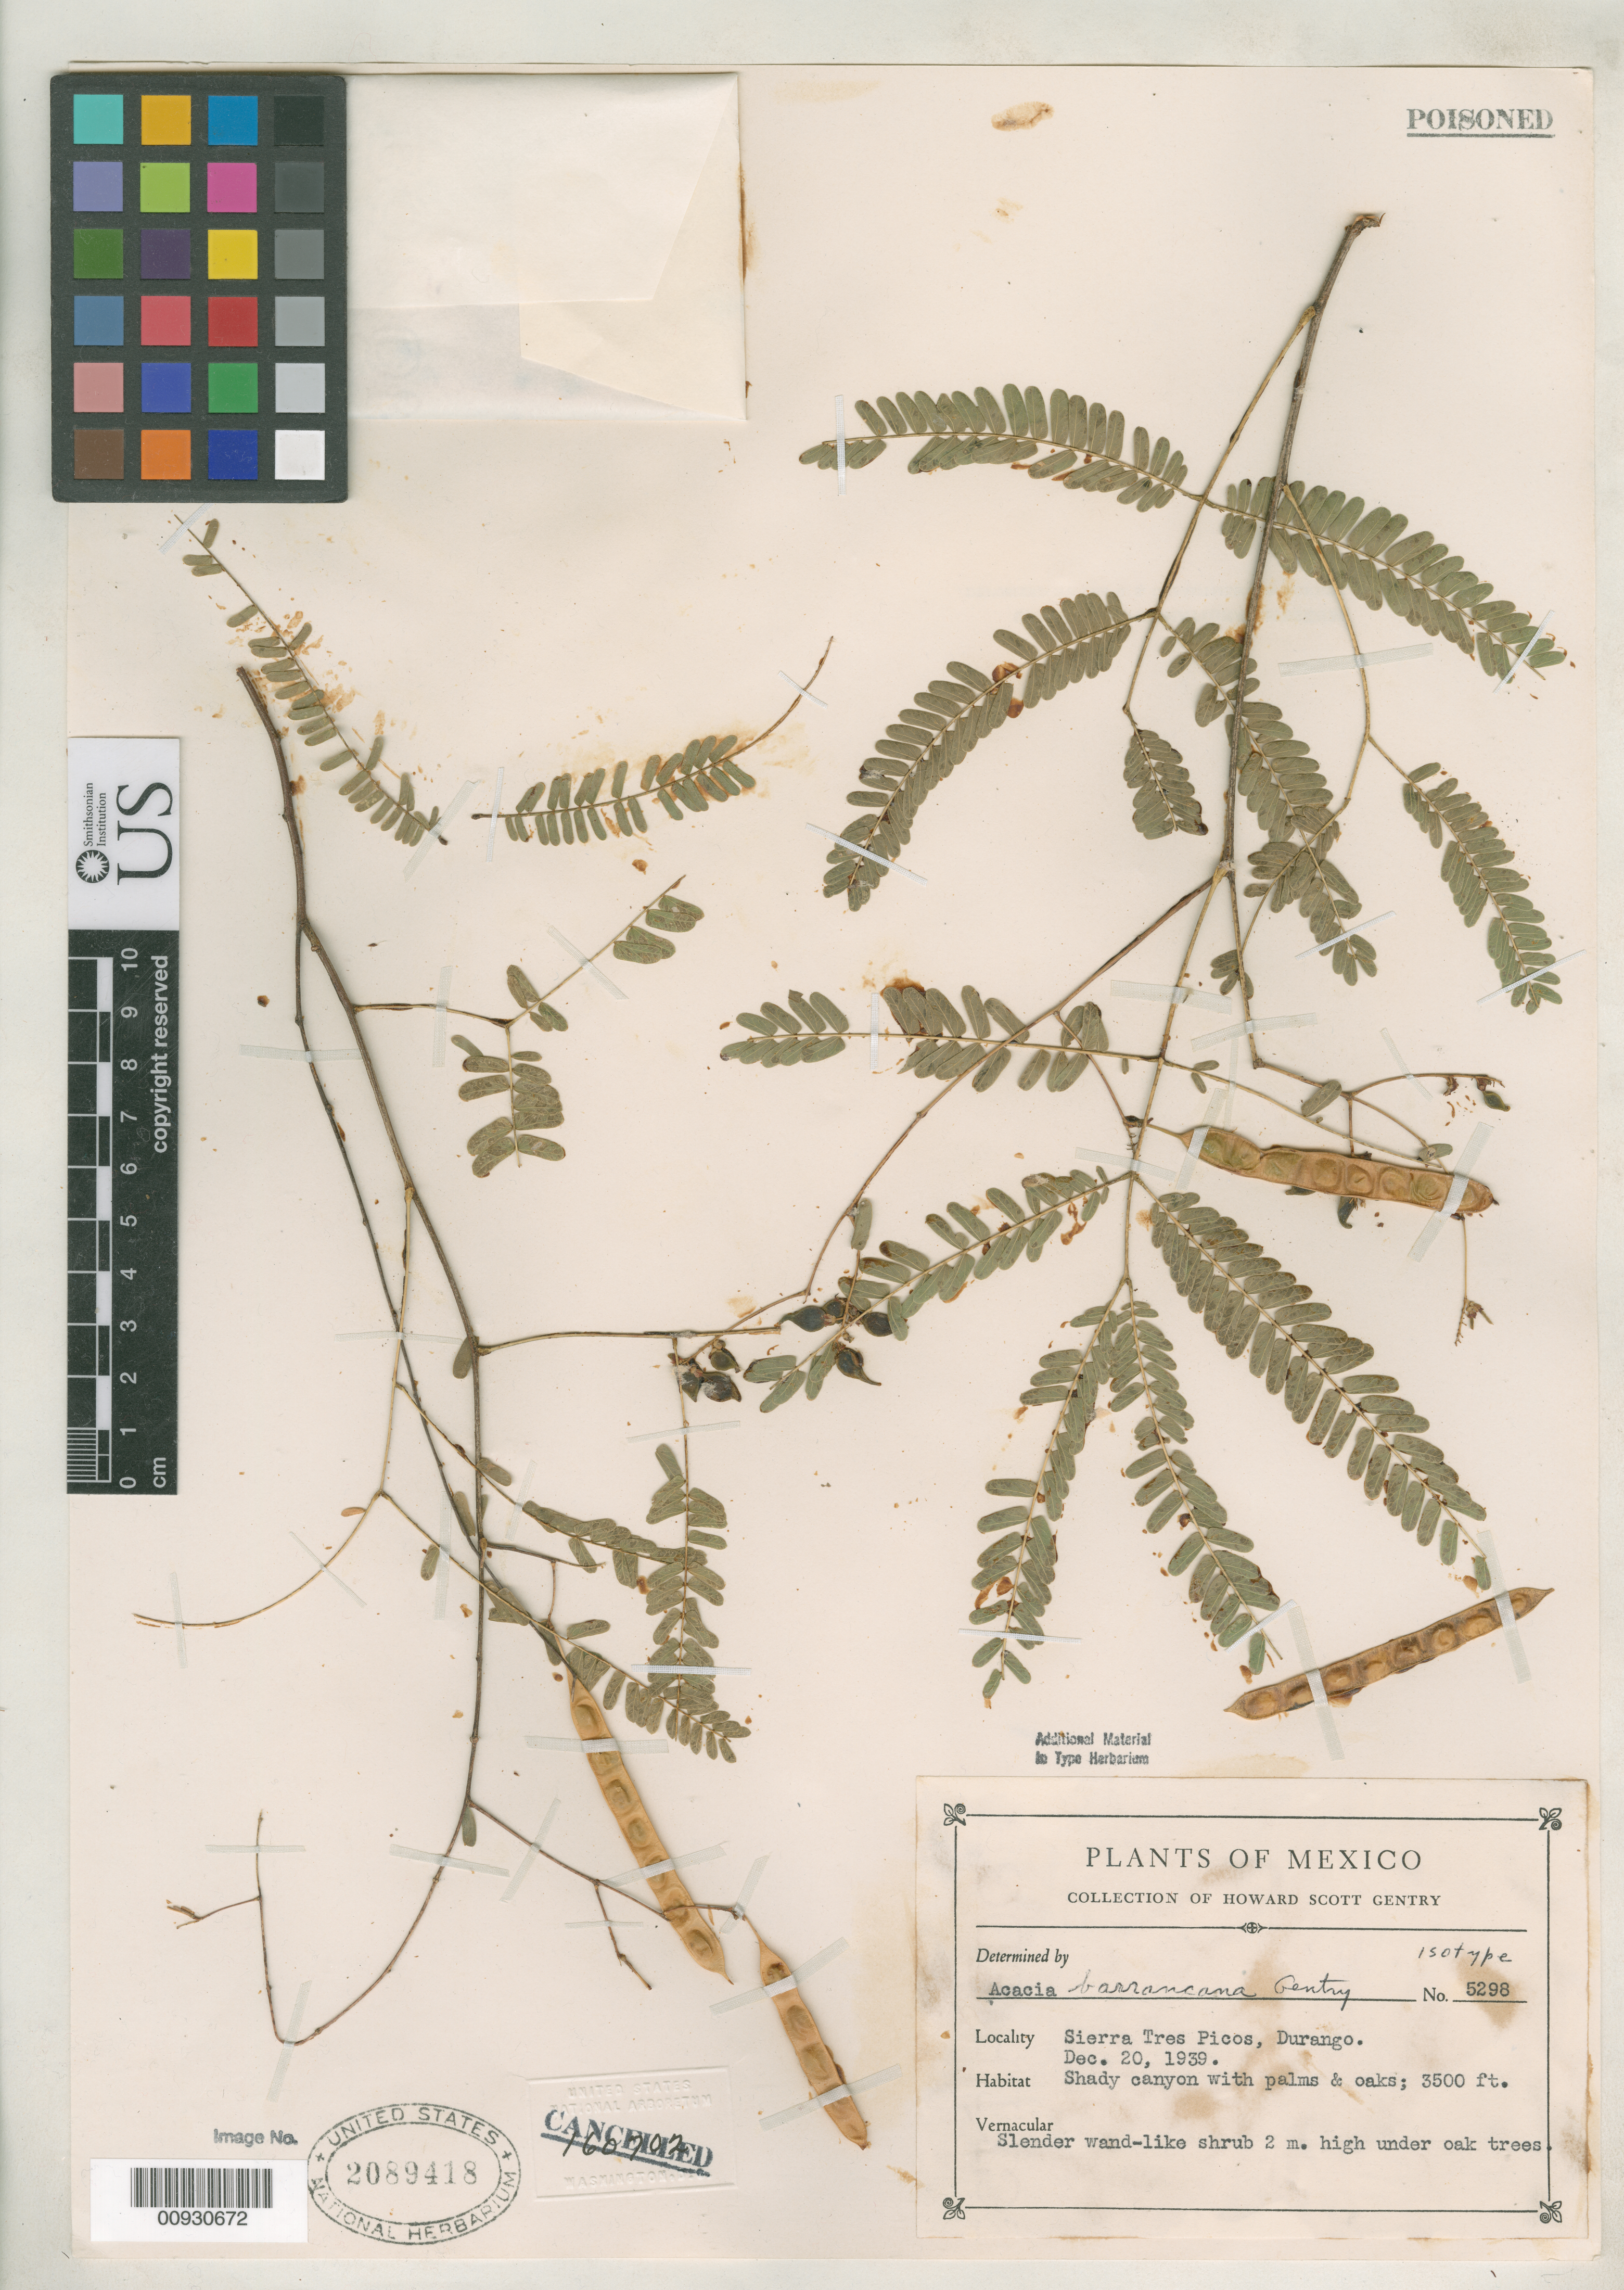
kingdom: Plantae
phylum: Tracheophyta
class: Magnoliopsida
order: Fabales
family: Fabaceae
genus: Acacia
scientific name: Acacia barrancana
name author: Gentry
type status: Isotype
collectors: H. S. Gentry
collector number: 5298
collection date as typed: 20 Dec 1939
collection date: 1939-12-20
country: Mexico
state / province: Durango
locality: Sierra Tres Picos.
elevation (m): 1067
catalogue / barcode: US 2089418